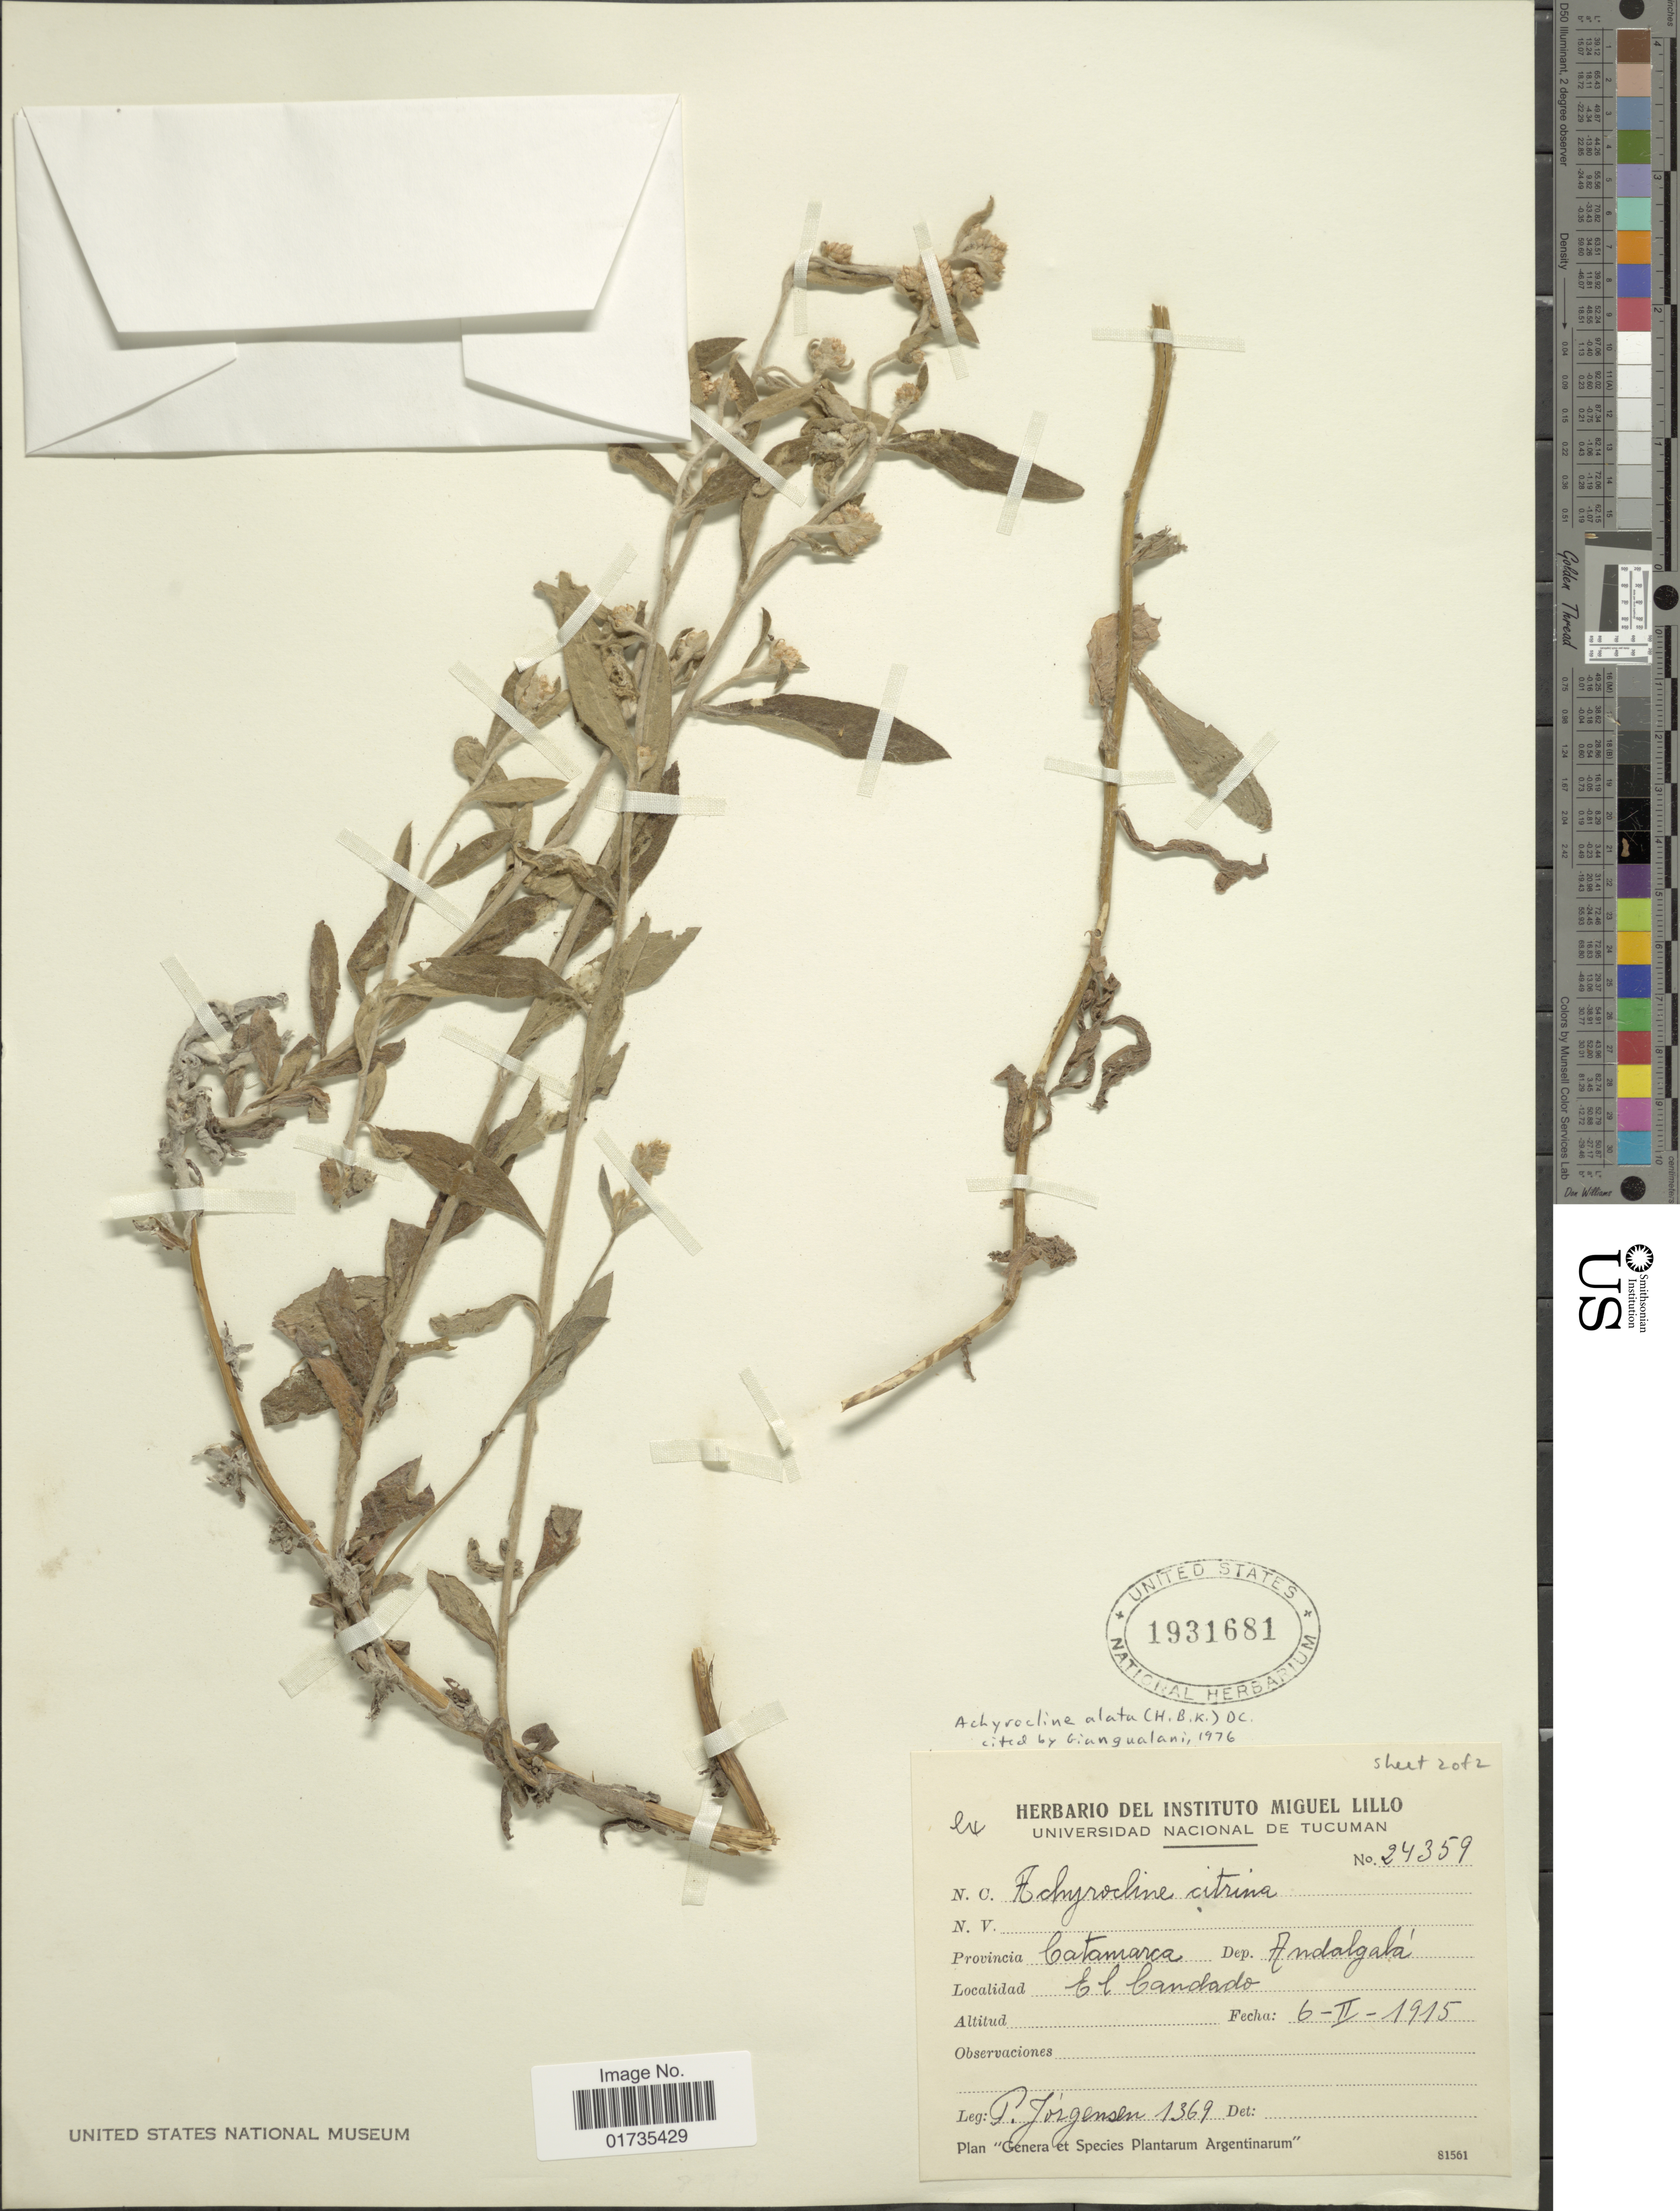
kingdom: Plantae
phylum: Tracheophyta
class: Magnoliopsida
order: Asterales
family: Asteraceae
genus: Achyrocline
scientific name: Achyrocline alata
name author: (Kunth) DC.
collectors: P. Jörgensen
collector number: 1369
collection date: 1915-02-06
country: Argentina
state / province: Catamarca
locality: Provincia Catamarca. Dep. Andalgala. El Candado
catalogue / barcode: US 1931681